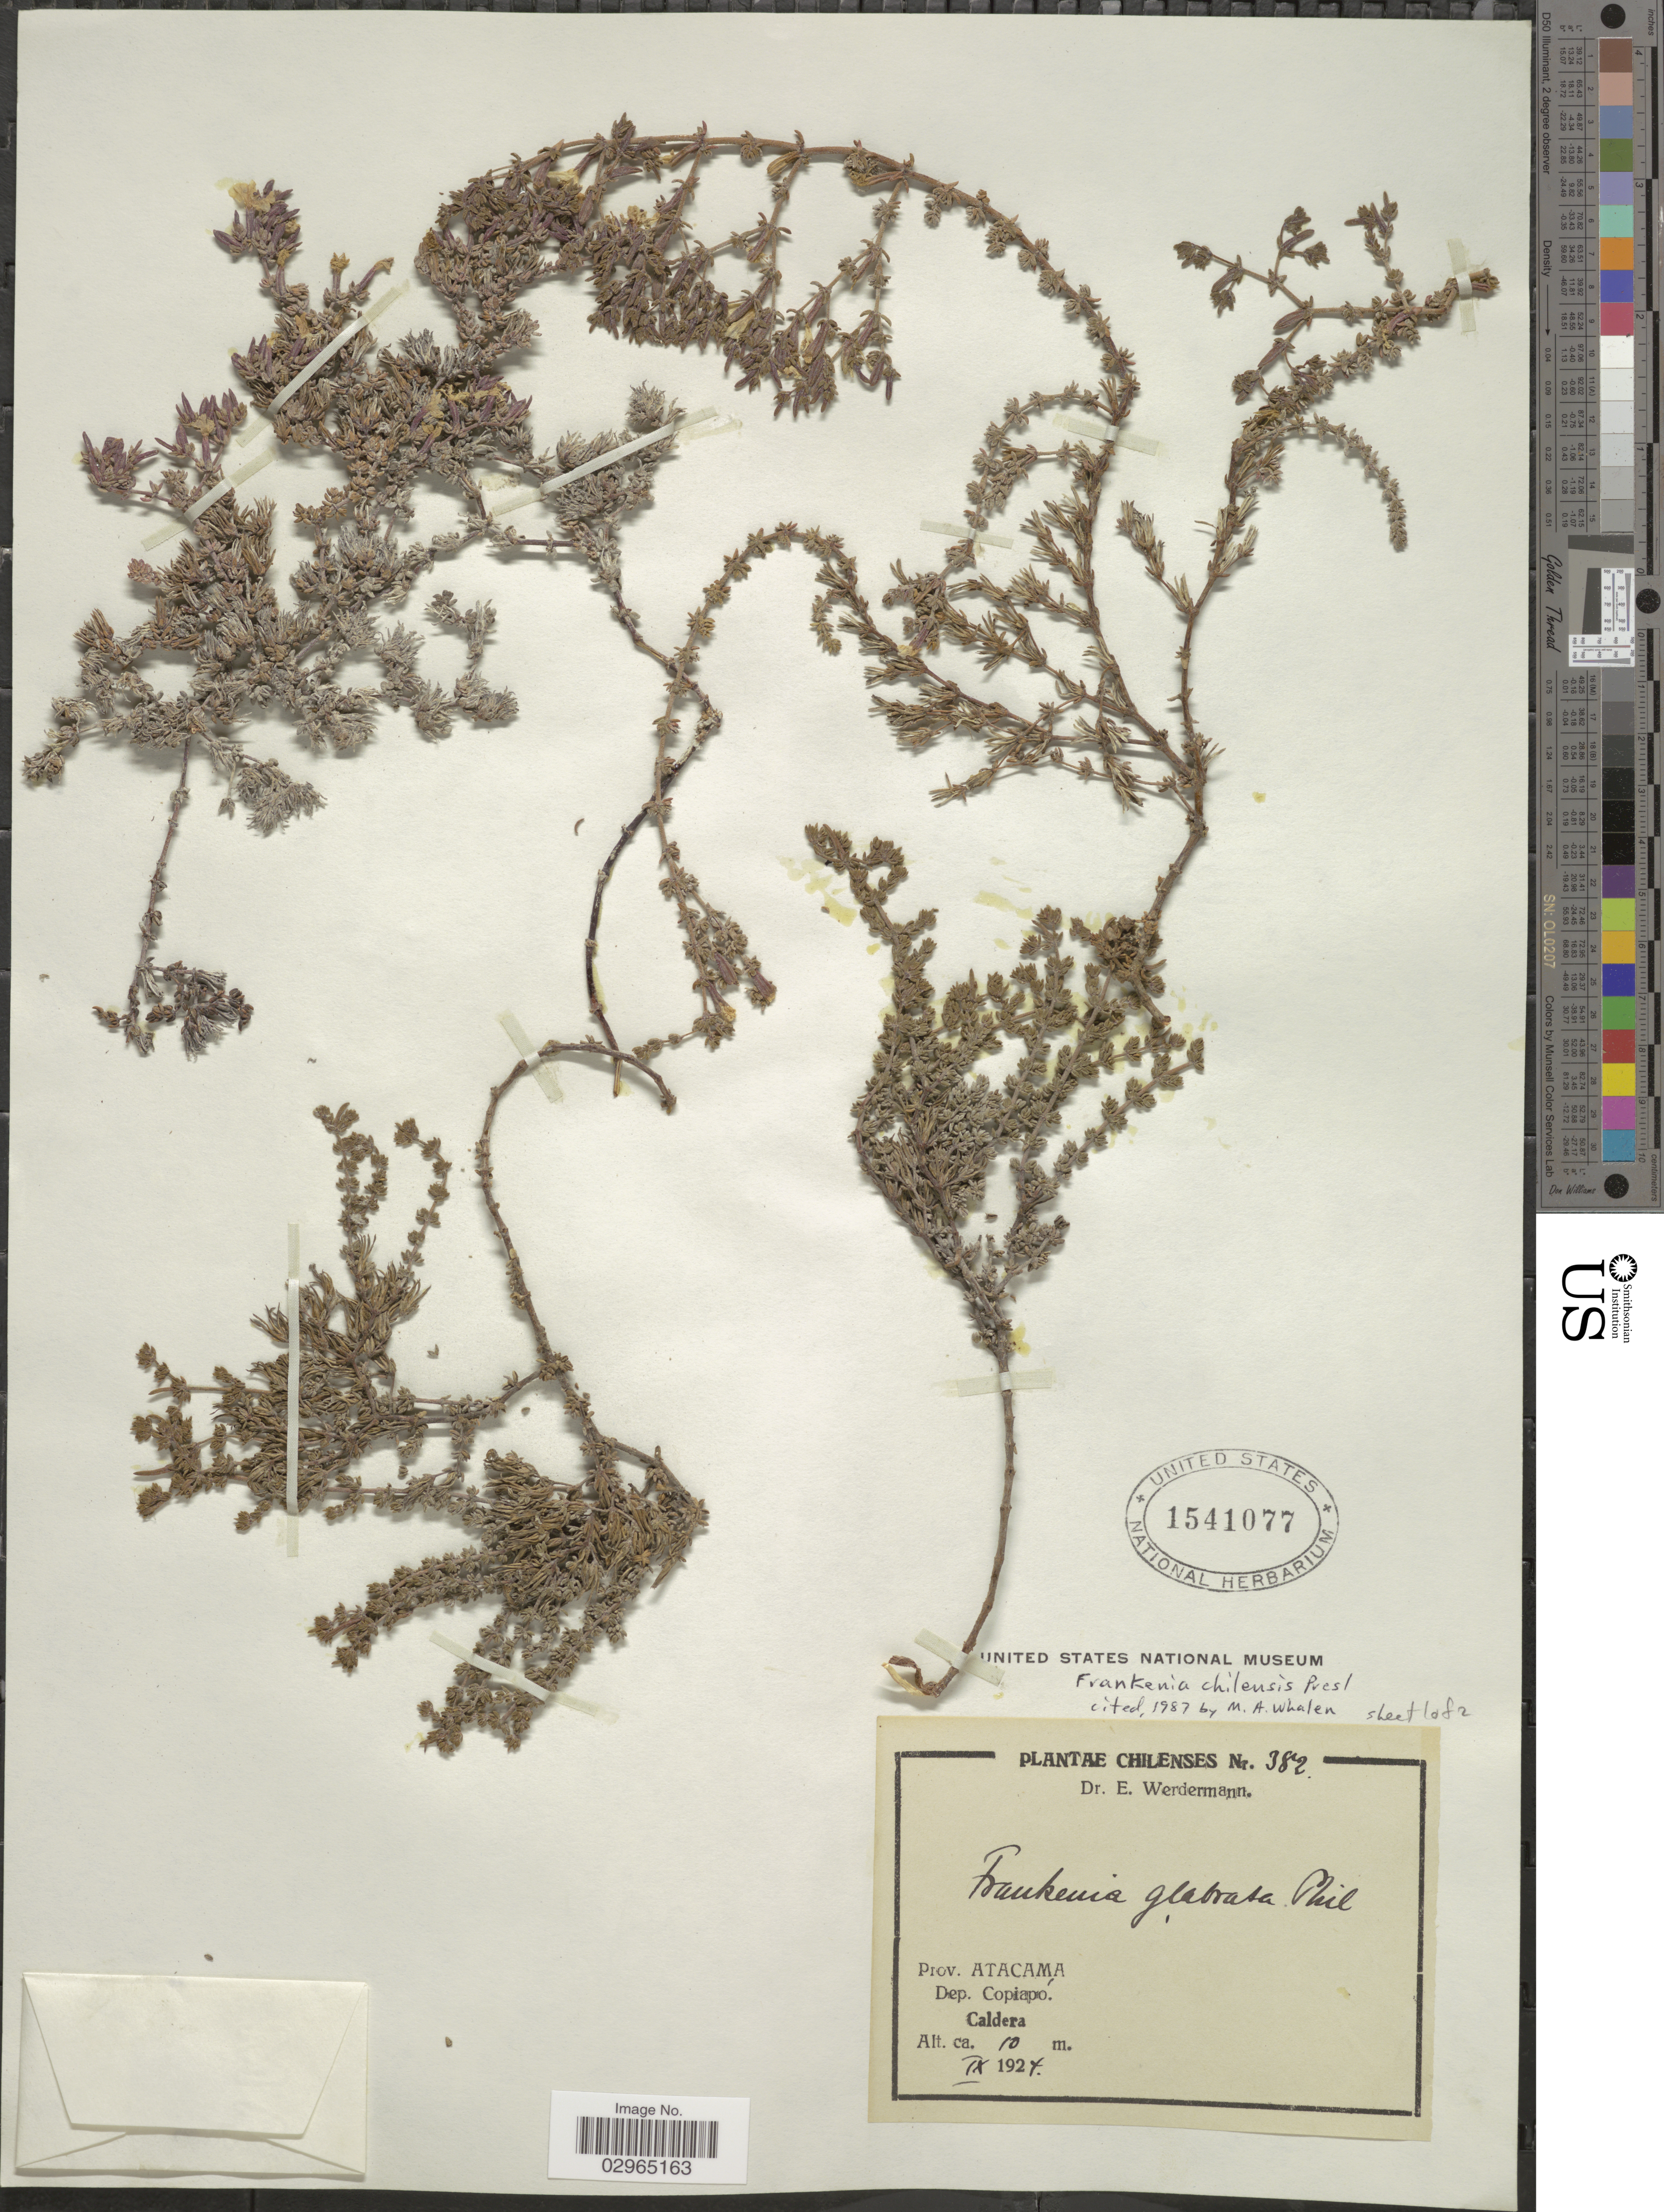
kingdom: Plantae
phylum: Tracheophyta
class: Magnoliopsida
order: Caryophyllales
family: Frankeniaceae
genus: Frankenia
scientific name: Frankenia chilensis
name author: C. Presl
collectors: E. Werdermann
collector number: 382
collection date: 1924-09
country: Chile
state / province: Atacama (III)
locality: Dep. Copiapó. Caldera.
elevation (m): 10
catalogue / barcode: US 1541077